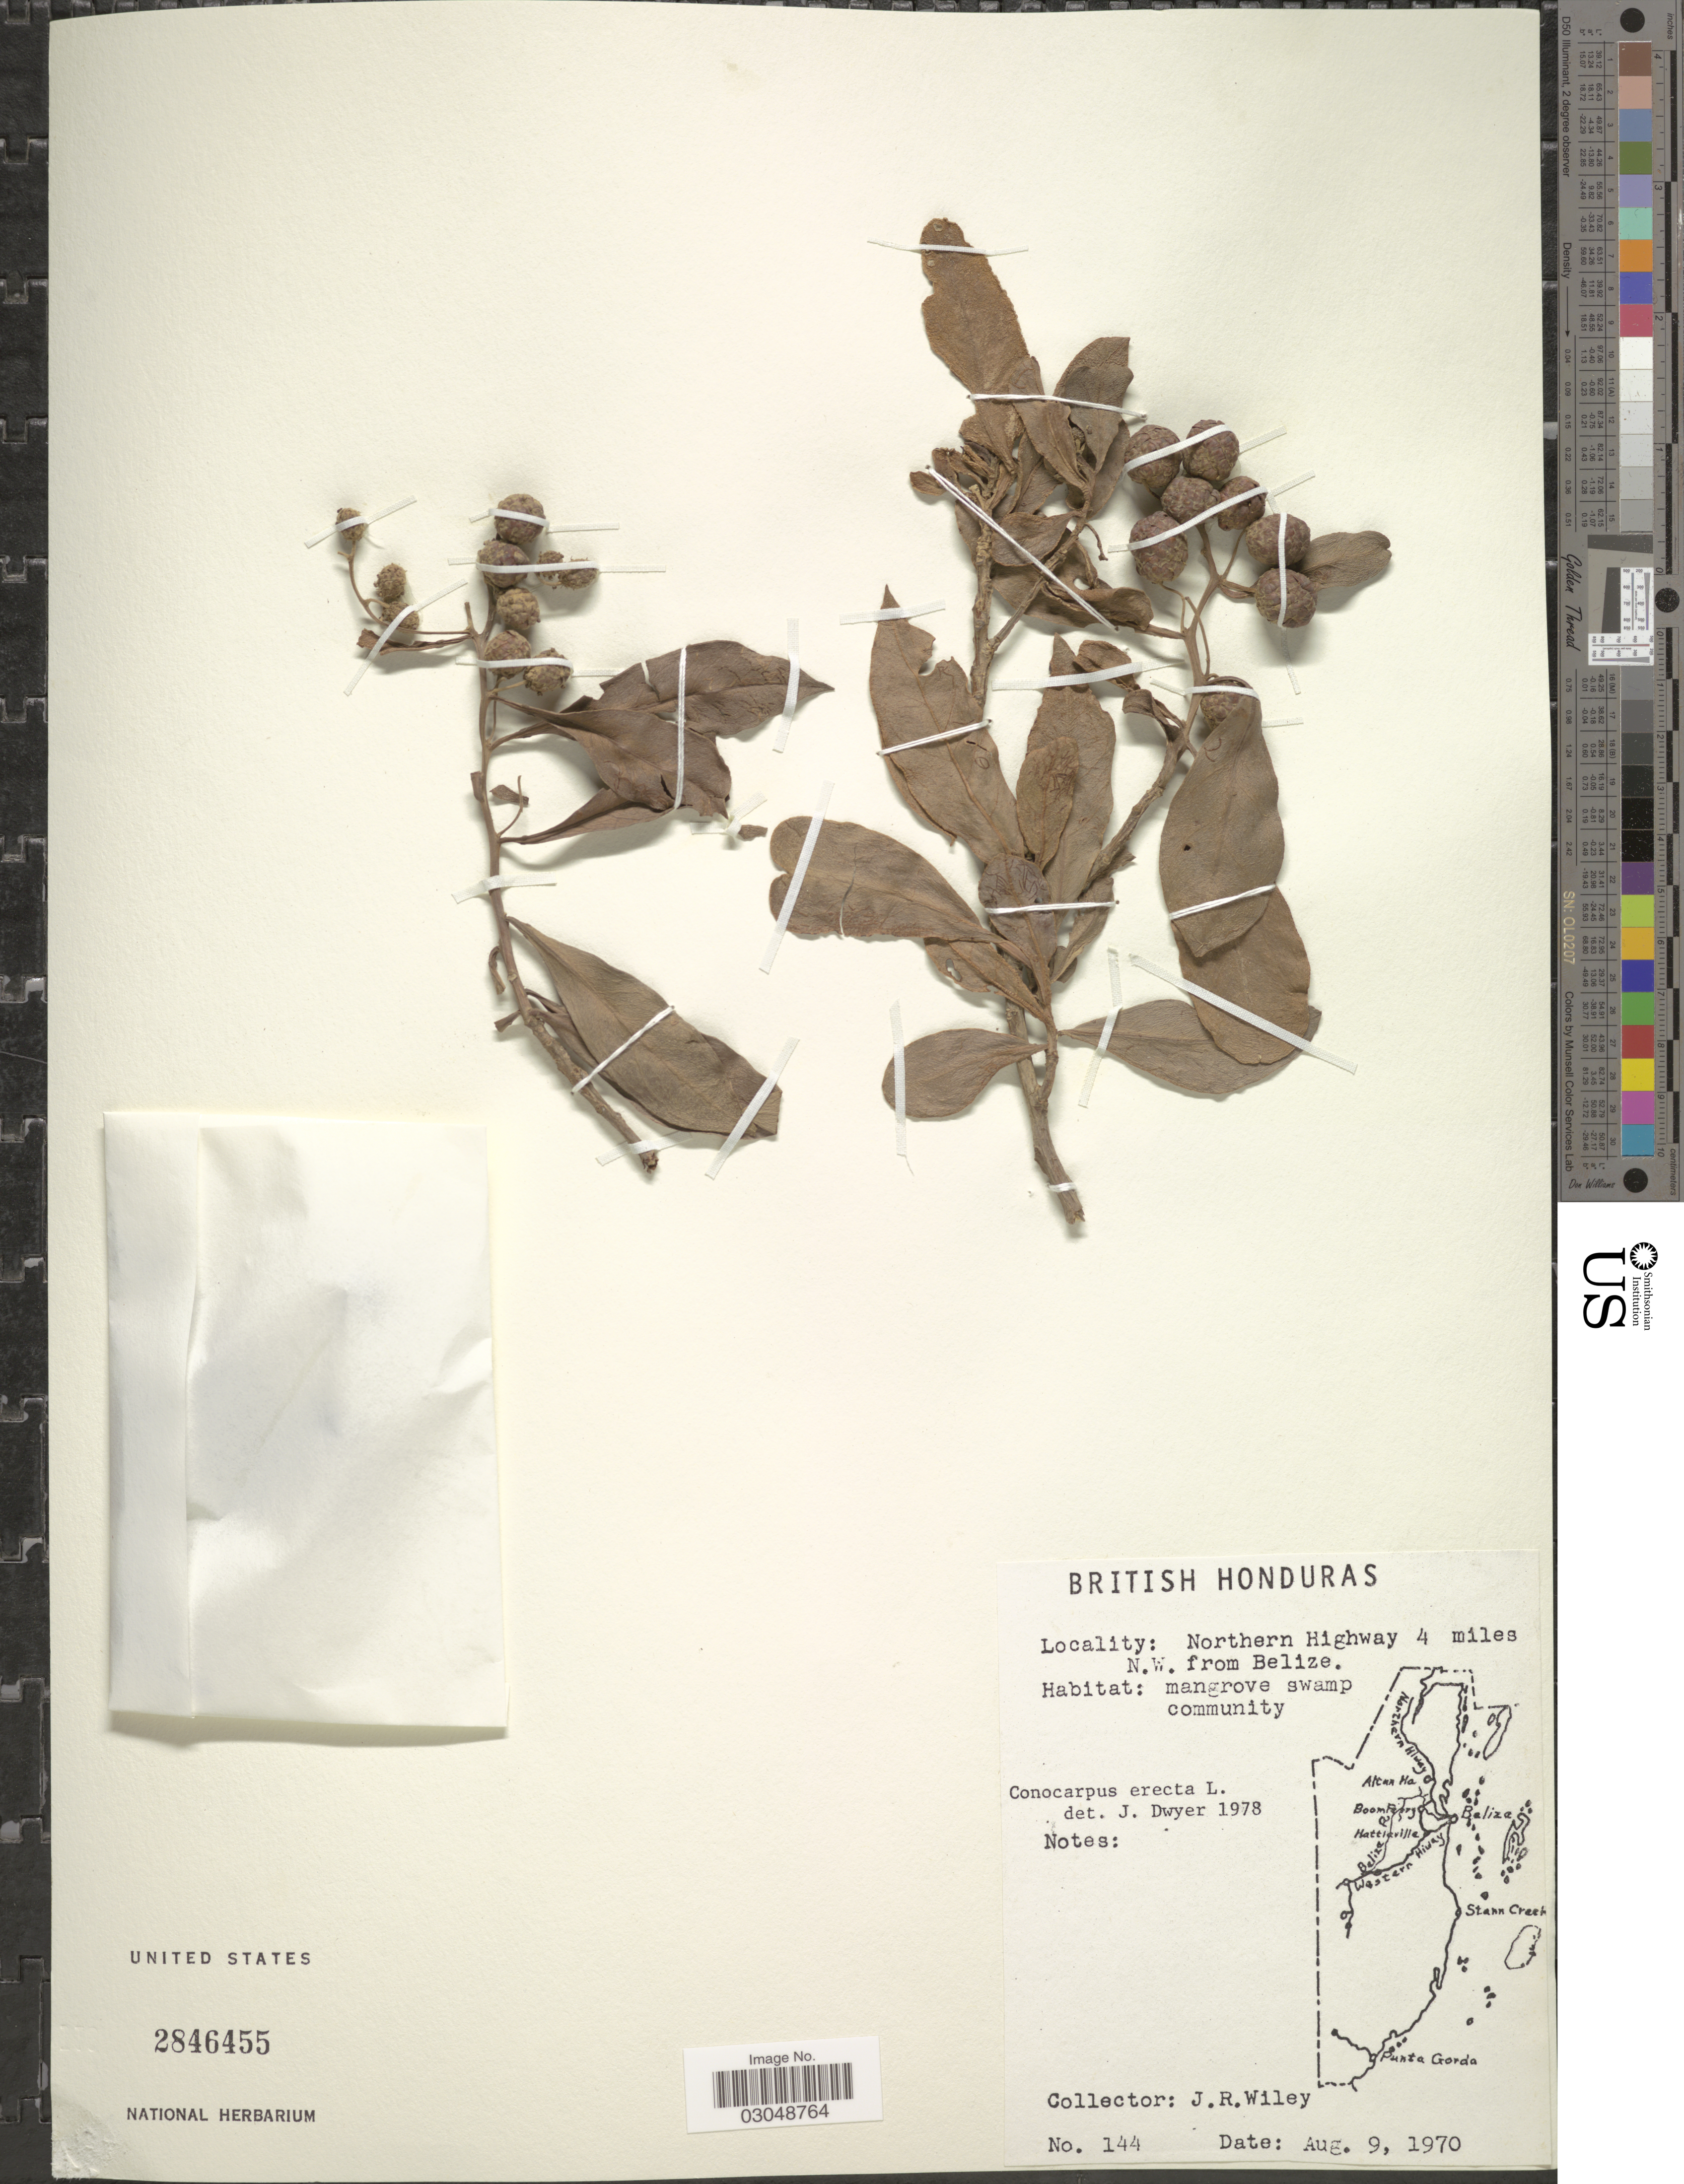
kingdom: Plantae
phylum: Tracheophyta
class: Magnoliopsida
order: Myrtales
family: Combretaceae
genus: Conocarpus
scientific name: Conocarpus erectus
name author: L.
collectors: J. Wiley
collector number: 144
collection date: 1970-08-09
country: Belize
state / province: Belize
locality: British Honduras. Northern Highway 4 miles N.W. from Belize.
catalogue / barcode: US 2846455